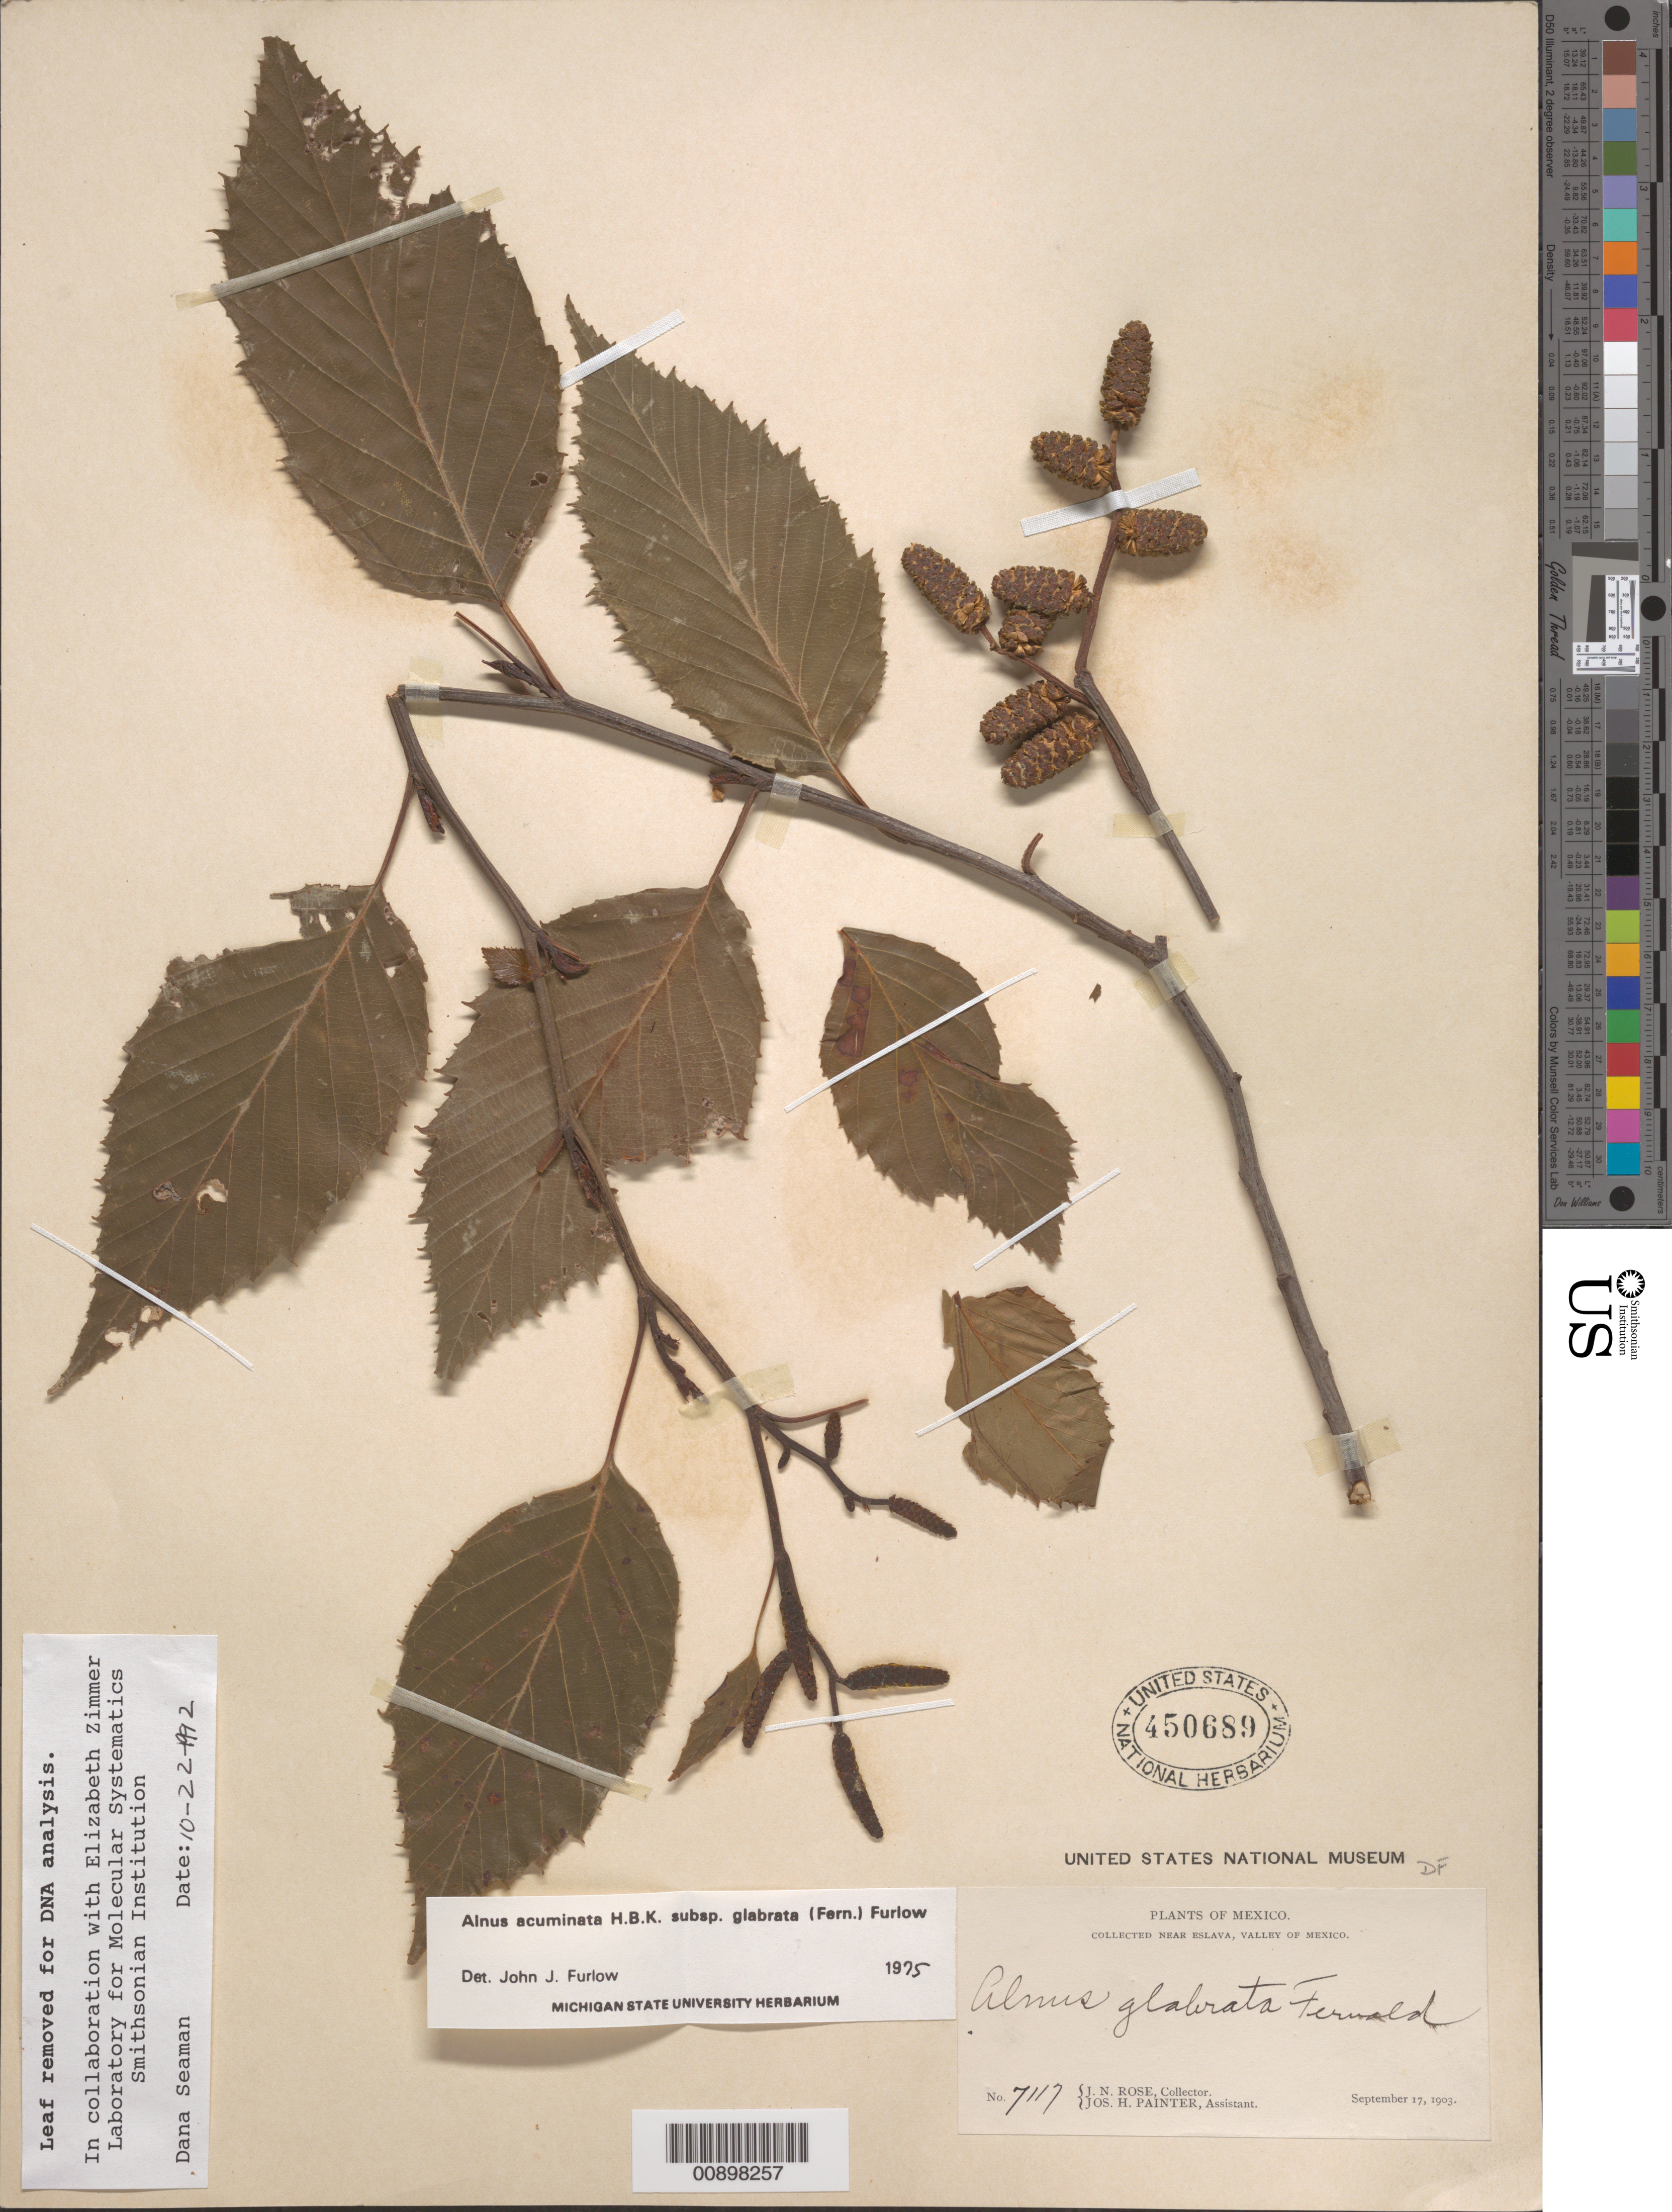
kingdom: Plantae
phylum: Tracheophyta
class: Magnoliopsida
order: Fagales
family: Betulaceae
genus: Alnus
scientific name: Alnus acuminata subsp. glabrata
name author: (Fernald) Furlow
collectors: J. N. Rose & J. H. Painter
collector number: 7117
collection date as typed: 17 Sep 1903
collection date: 1903-09-17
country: Mexico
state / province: Distrito Federal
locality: Near Eslava, Valley of Mexico.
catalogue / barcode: US 450689